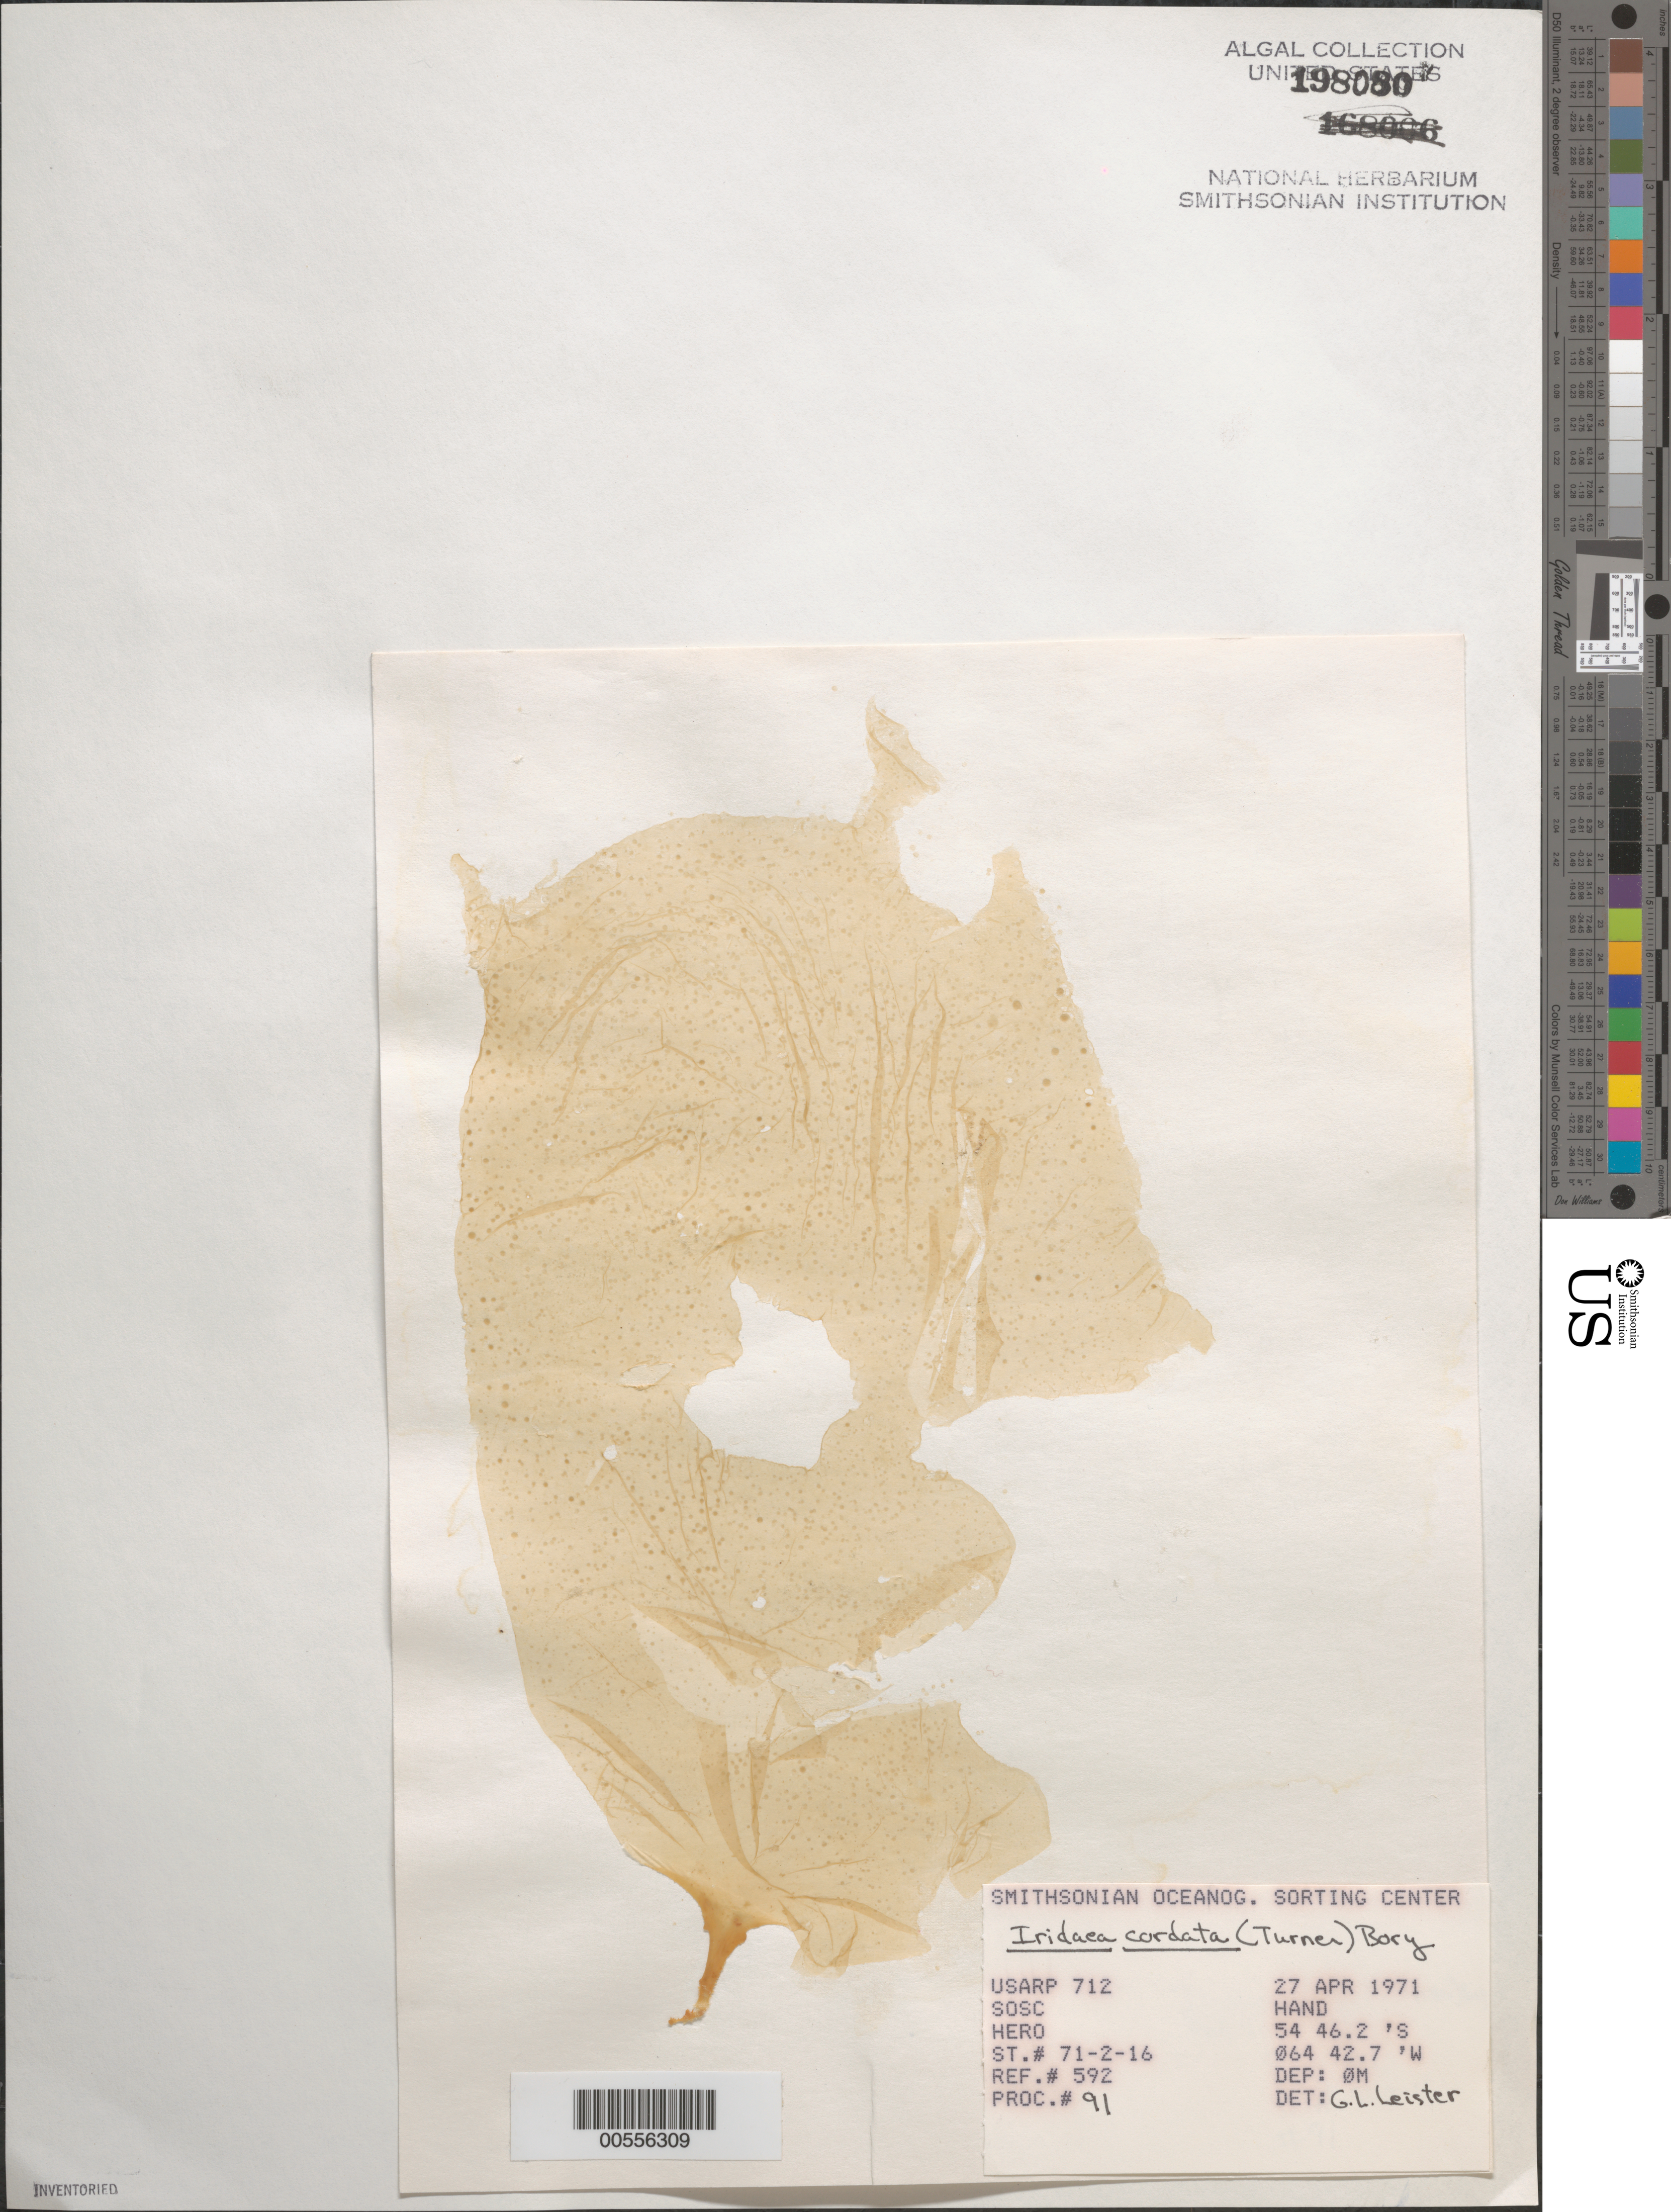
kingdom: Plantae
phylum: Rhodophyta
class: Florideophyceae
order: Gigartinales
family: Gigartinaceae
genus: Iridaea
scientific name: Iridaea cordata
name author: (Turner) Bory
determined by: Leister, G. L.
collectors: SOSC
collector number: Station 71-2-16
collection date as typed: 27 Apr 1971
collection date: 1971-04-27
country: Argentina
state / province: Tierra del Fuego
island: Isla de los Estados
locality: Ferro le Maire, Bahia Crossley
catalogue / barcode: US 198080